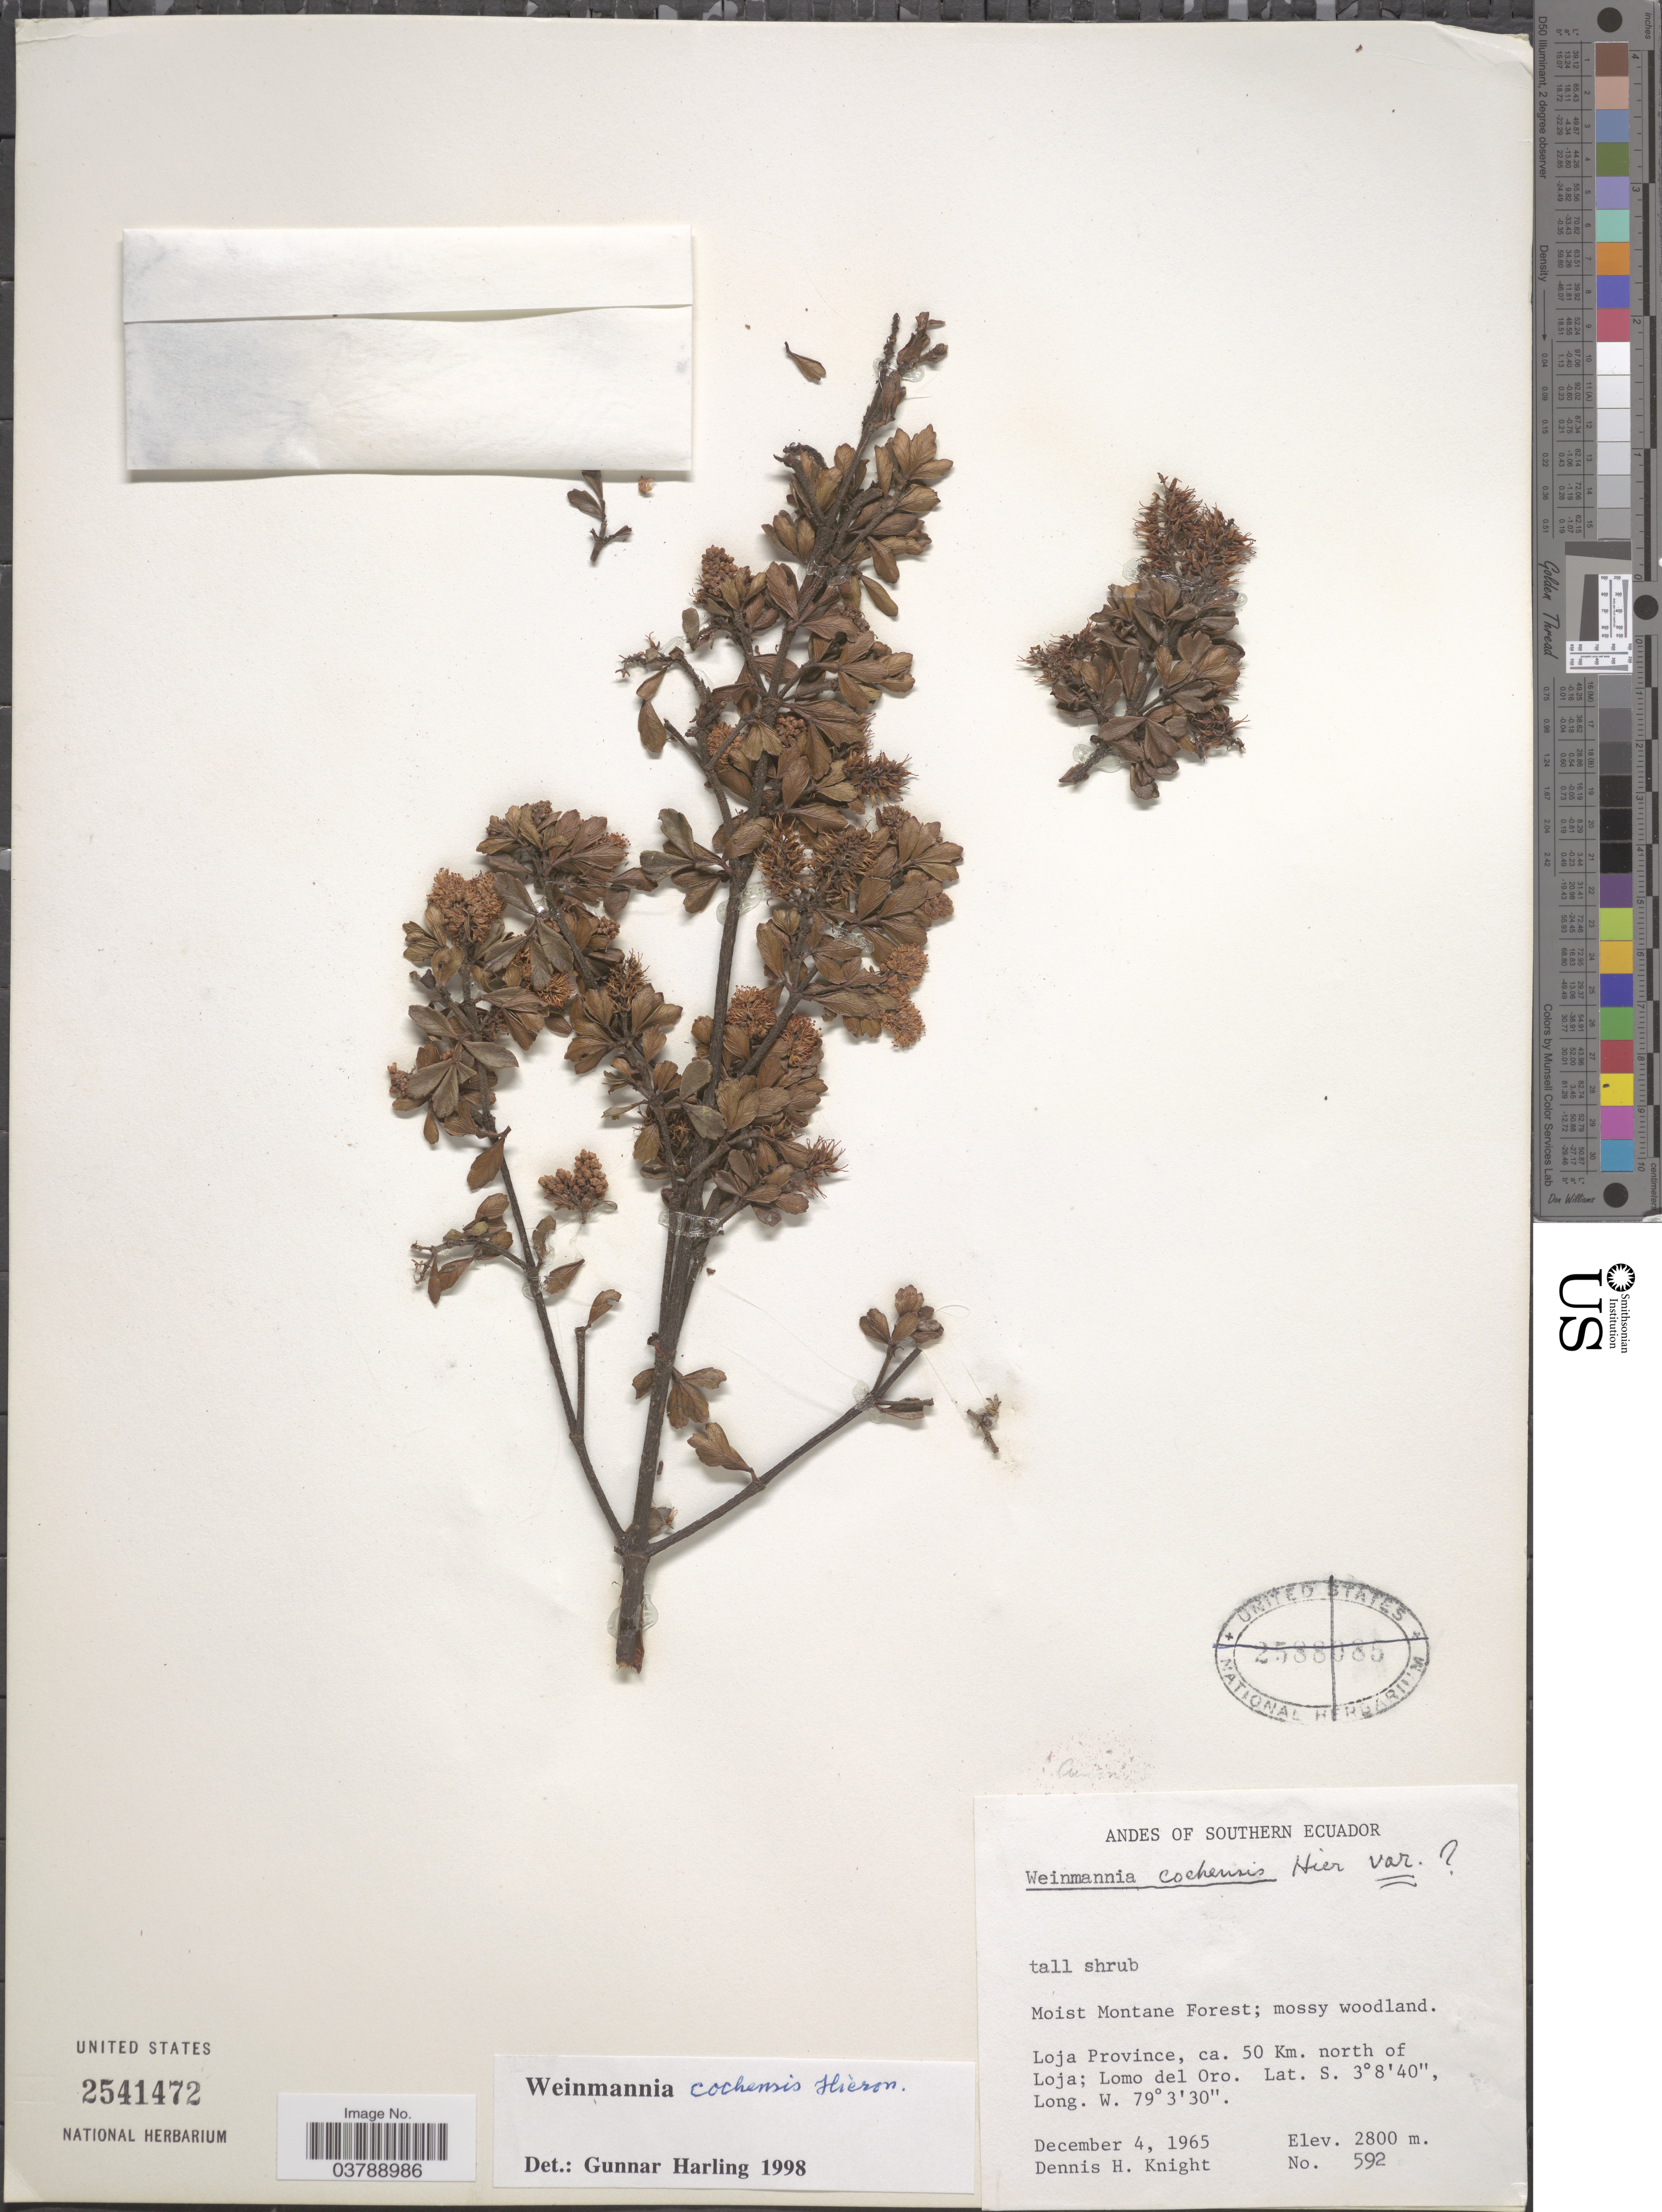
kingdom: Plantae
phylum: Tracheophyta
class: Magnoliopsida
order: Oxalidales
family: Cunoniaceae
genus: Weinmannia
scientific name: Weinmannia cochensis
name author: Hieron.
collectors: D. Knight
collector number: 592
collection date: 1965-12-04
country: Ecuador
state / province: Loja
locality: Andes of Southern Ecuador. Ca. 50 Km. north of Loja; Loma del Oro.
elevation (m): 2800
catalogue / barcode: US 2541472